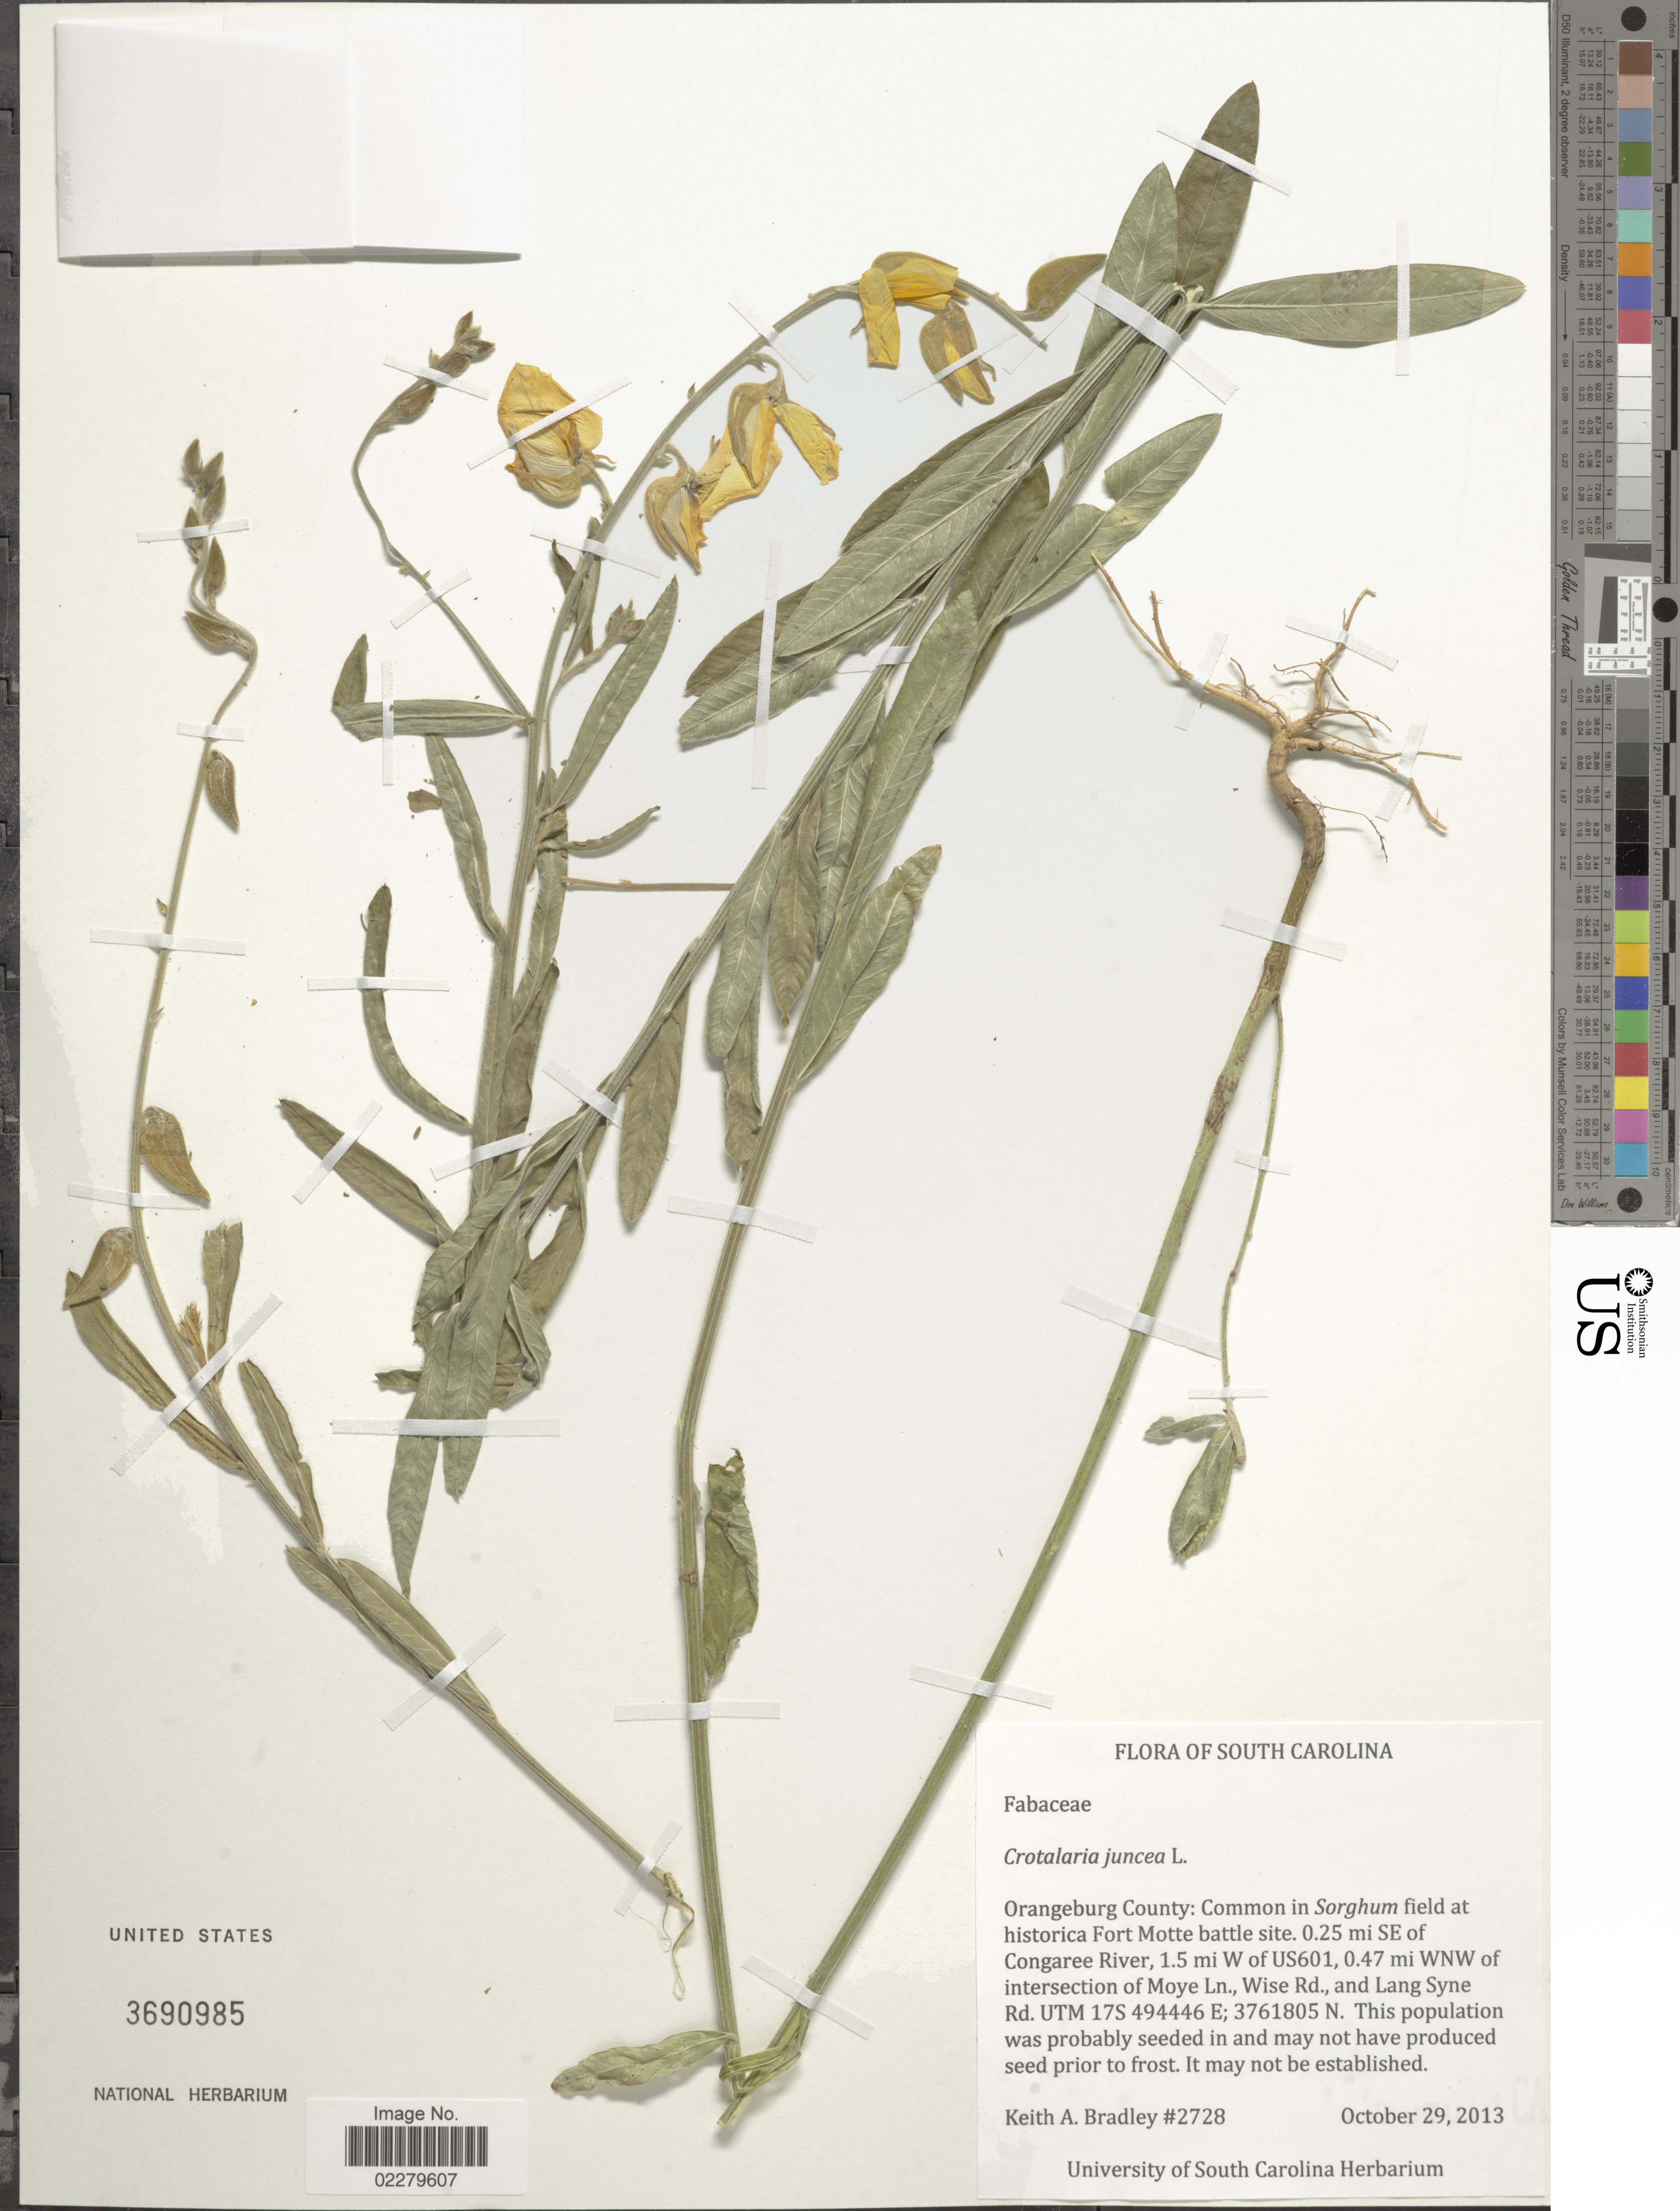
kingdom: Plantae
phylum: Tracheophyta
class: Magnoliopsida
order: Fabales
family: Fabaceae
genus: Crotalaria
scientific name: Crotalaria juncea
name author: L.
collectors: K. Bradley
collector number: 2728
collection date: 2013-10-29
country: United States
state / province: South Carolina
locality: Orangeburg County: Common in Sorghum field at historica Fort Motte battle site. 0.25 mi SE of Congaree River, 1.5 mi W of US601, 0.47 mi WNW of intersection of Moye Ln., Wise Rd., and Lang Syne Rd.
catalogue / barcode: US 3690985